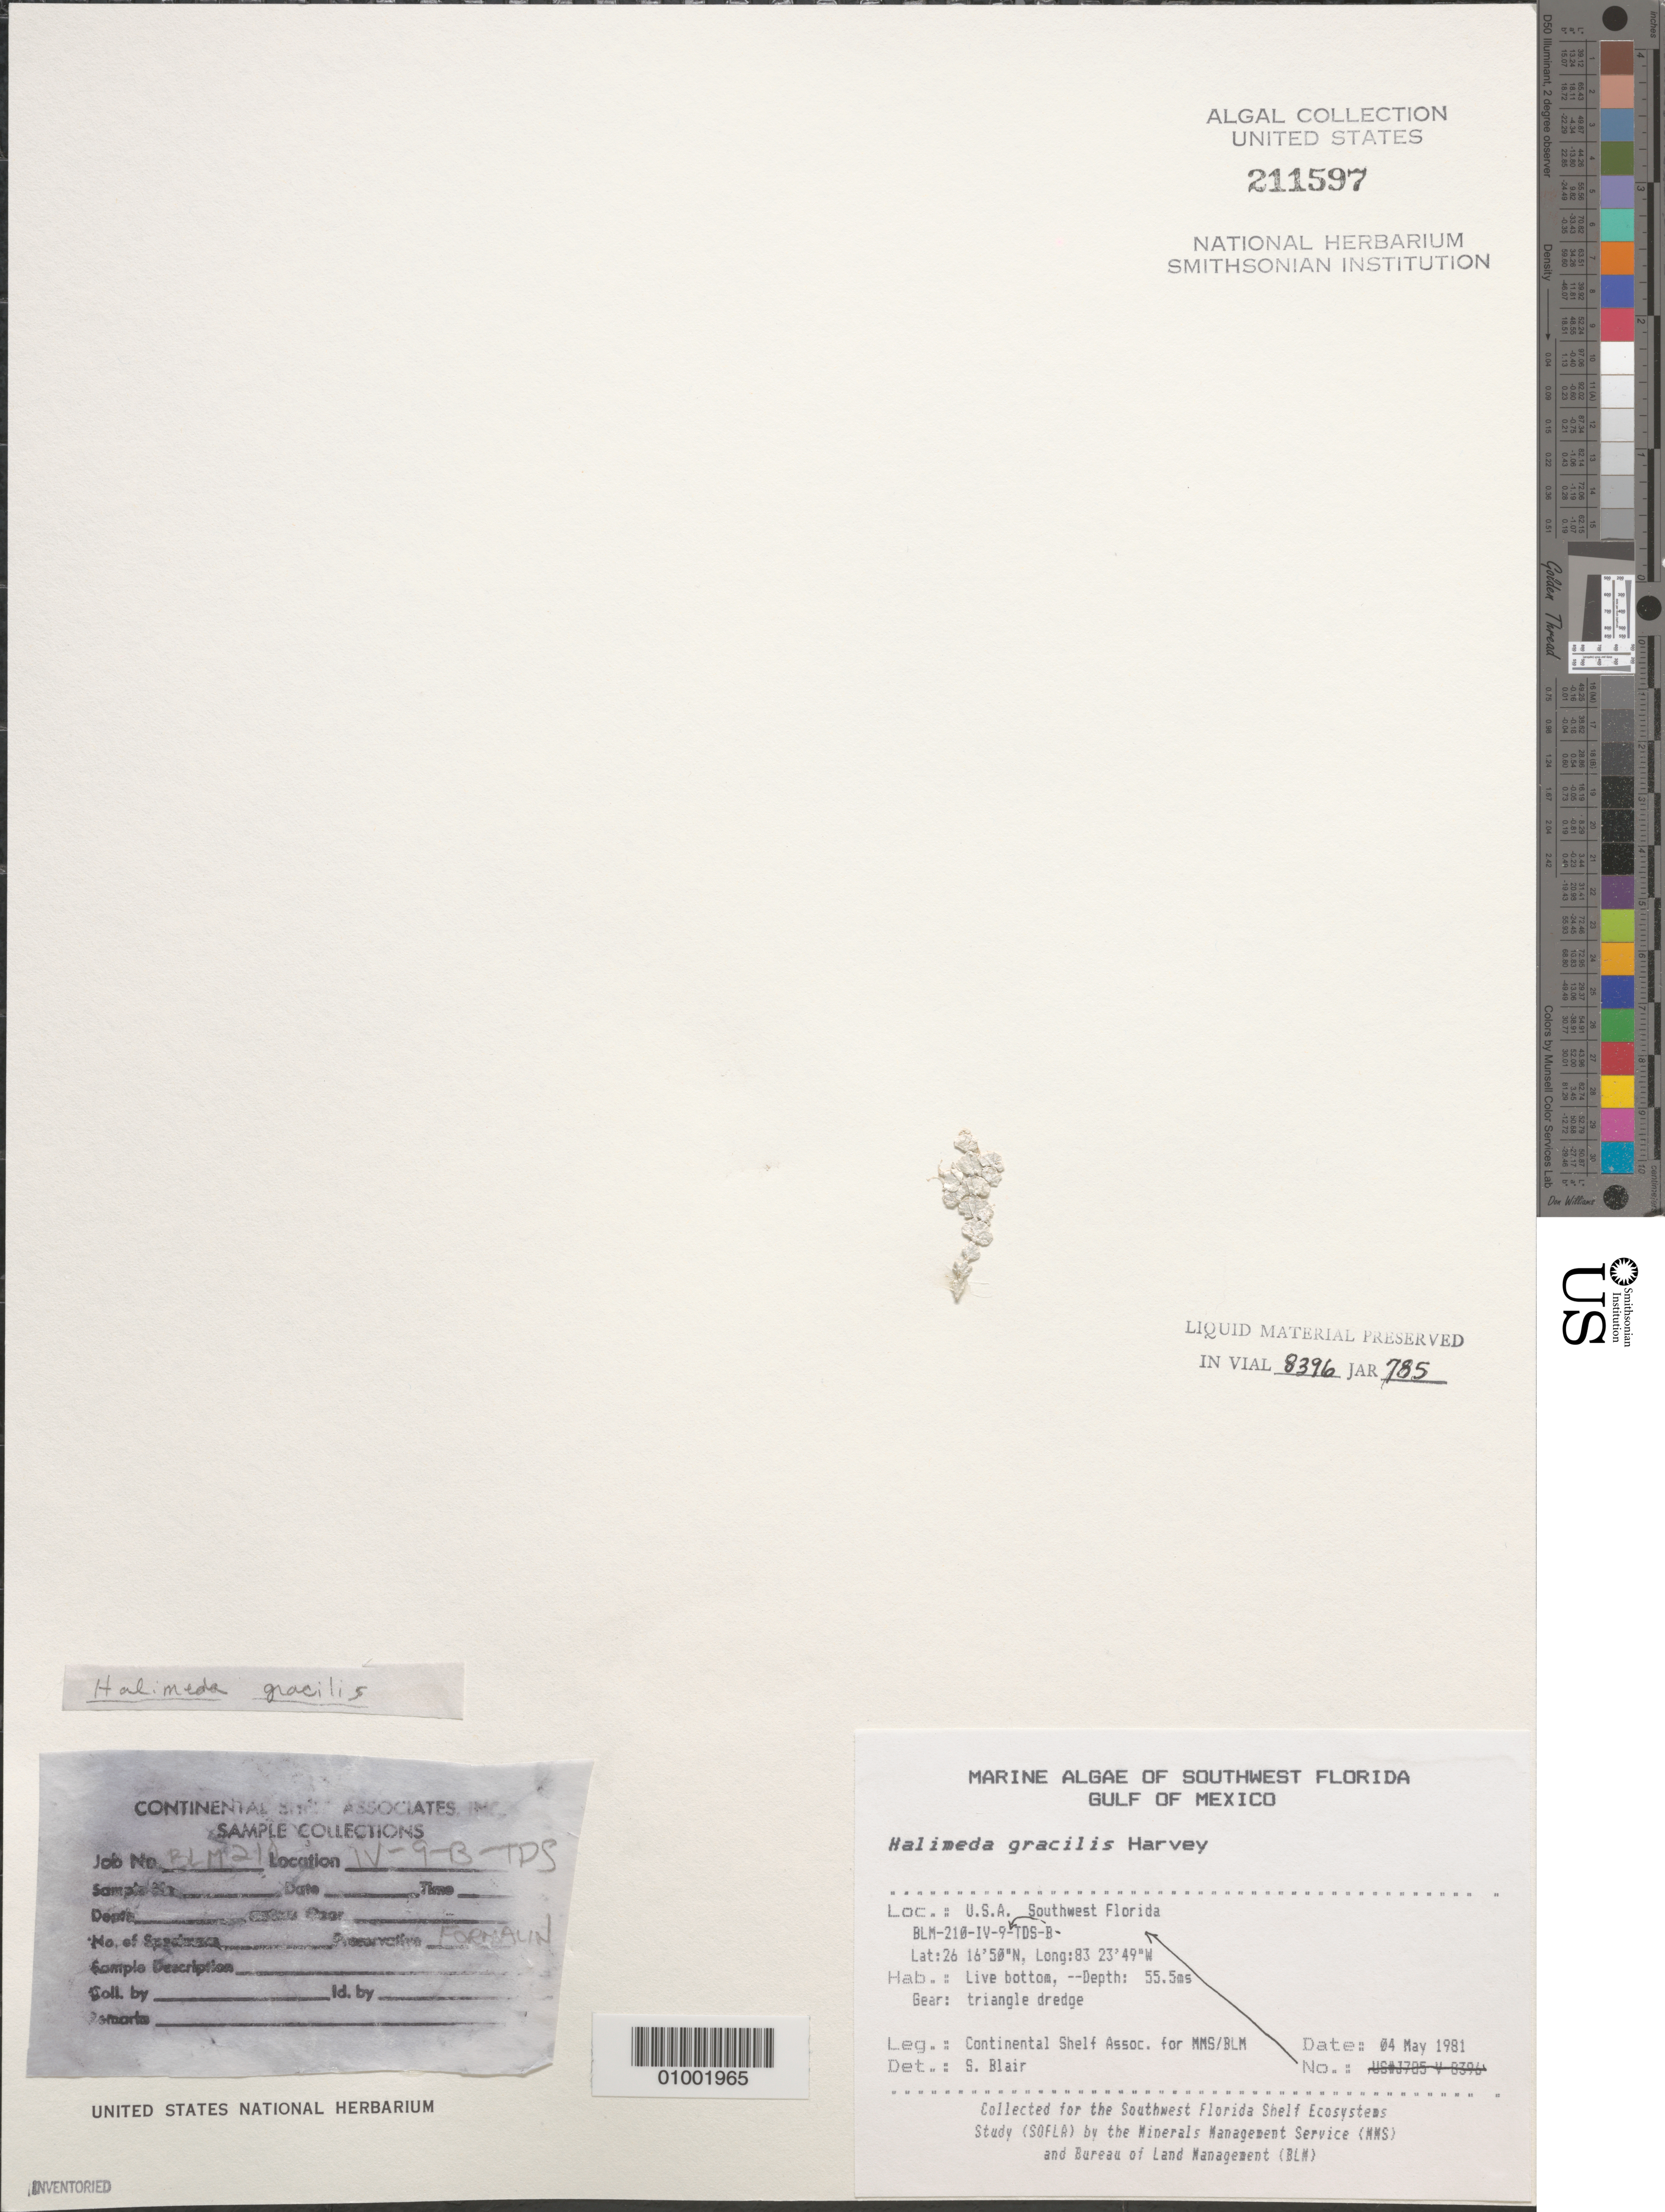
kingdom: Plantae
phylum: Chlorophyta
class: Ulvophyceae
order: Bryopsidales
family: Halimedaceae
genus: Halimeda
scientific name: Halimeda gracilis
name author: Harv. ex J. Agardh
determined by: Blair, S. M.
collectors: Continental Shelf Associates for the MMS/BLM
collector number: BLM-210-IV-9-B-TDS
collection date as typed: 04 May 1981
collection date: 1981-05-04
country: United States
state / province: Florida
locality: Gulf of Mexico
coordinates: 26 16'50"N, 83 23'49"W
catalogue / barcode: US 211597